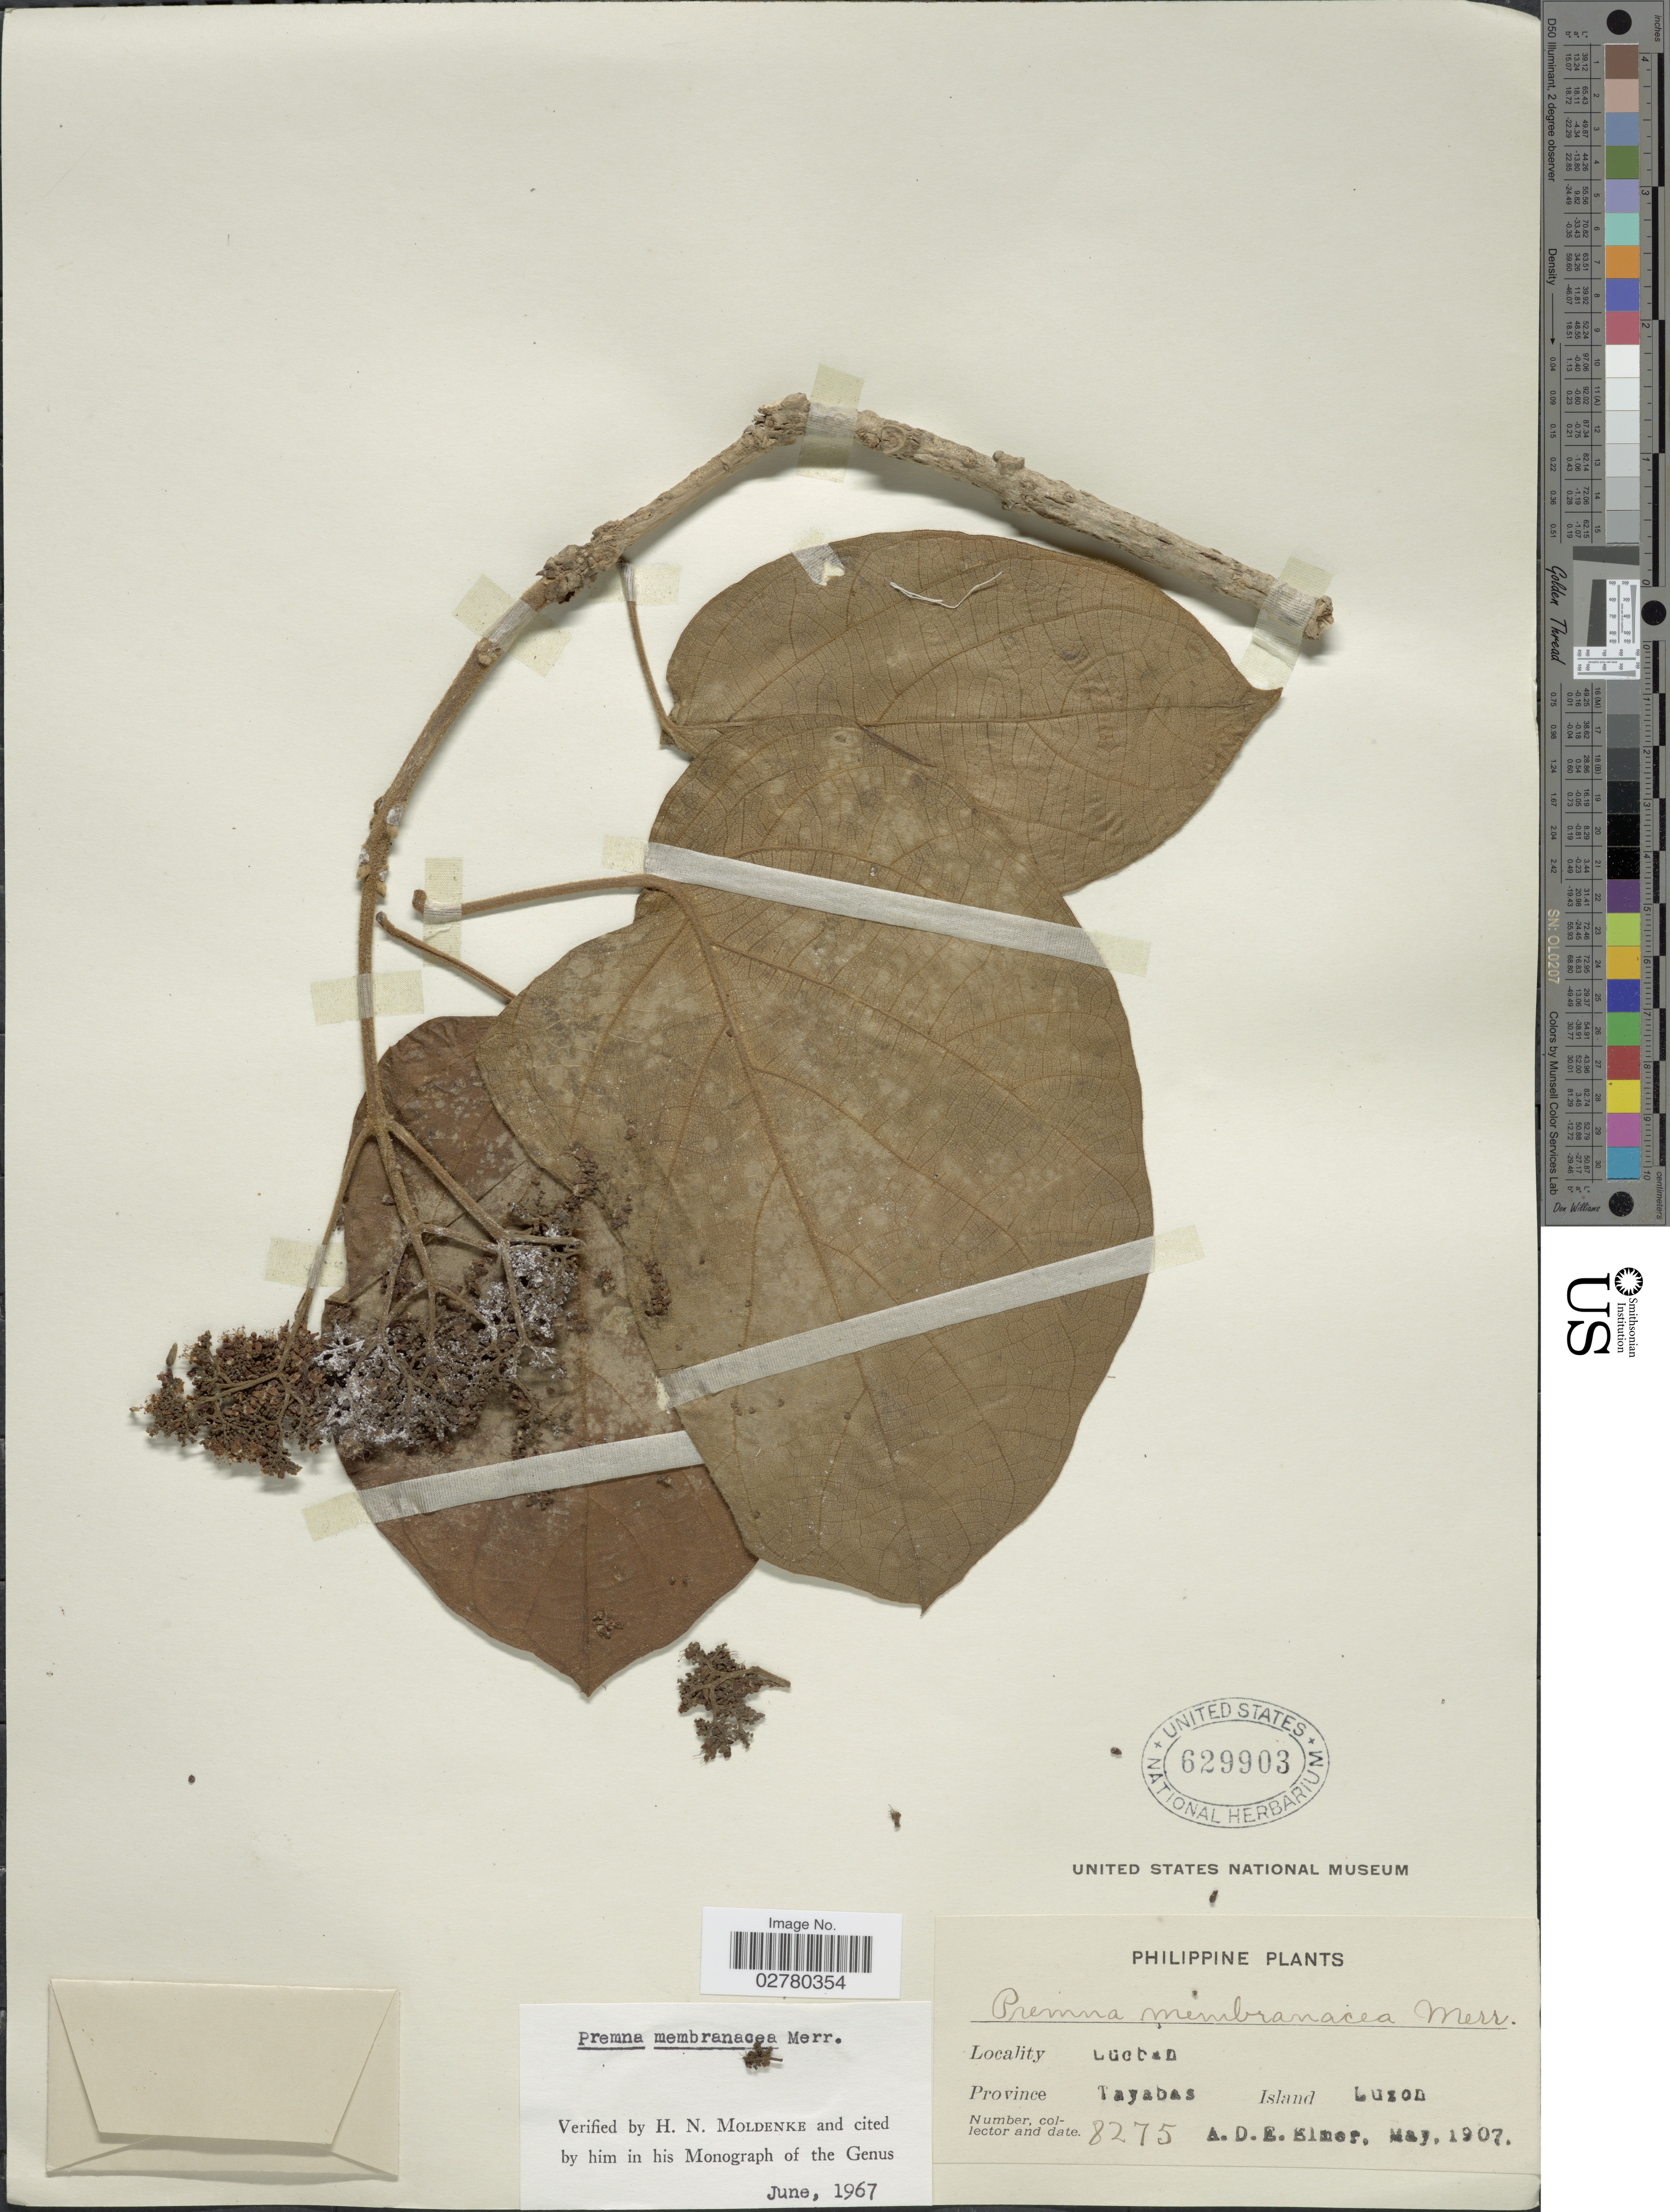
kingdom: Plantae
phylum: Tracheophyta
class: Magnoliopsida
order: Lamiales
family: Lamiaceae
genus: Premna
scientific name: Premna membranacea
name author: Merr.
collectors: A. D. E. Elmer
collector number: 8275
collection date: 1907-05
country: Philippines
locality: Lucban, Province Tayabas, Island Luzon.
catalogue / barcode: US 629903